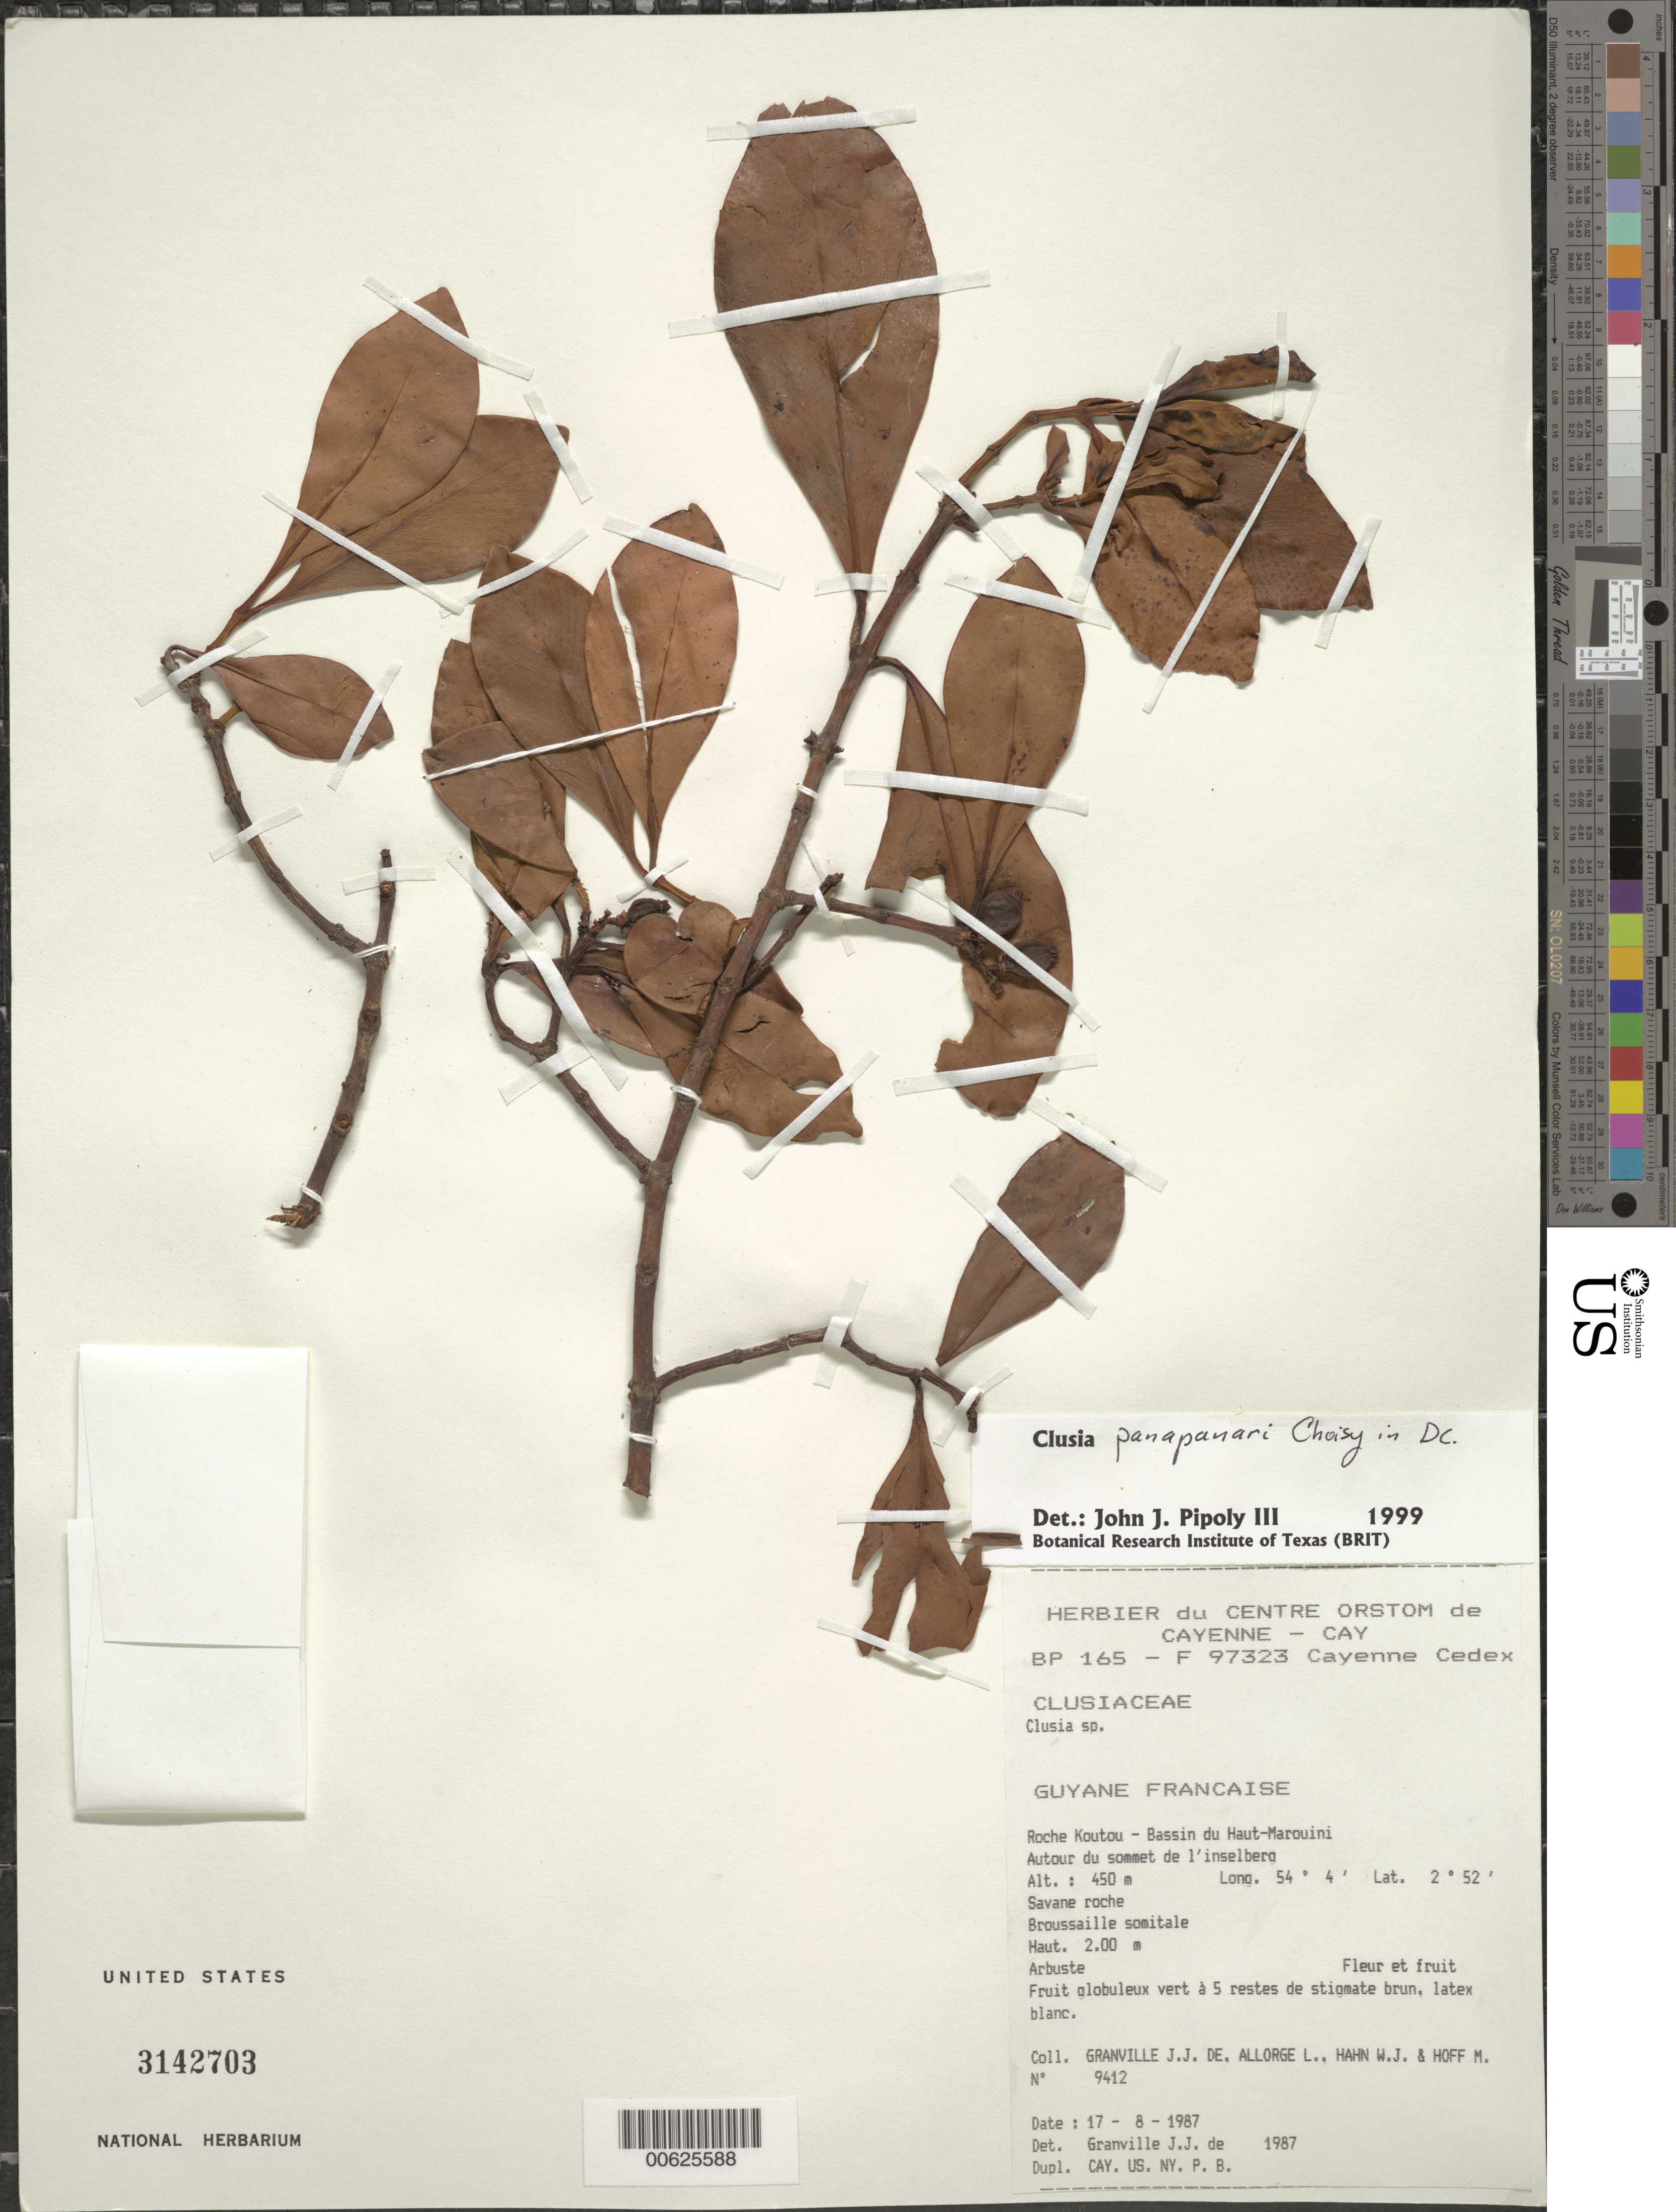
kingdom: Plantae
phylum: Tracheophyta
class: Magnoliopsida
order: Malpighiales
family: Clusiaceae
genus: Clusia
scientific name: Clusia panapanari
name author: (Aubl.) Choisy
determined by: Pipoly, J. J., III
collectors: J.-J. de Granville, L. Allorge, W. J. Hahn & M. Hoff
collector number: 9412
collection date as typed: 17-Aug-87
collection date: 1987-08-17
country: French Guiana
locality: Roche Koutou, Bassin du Haut-Marouini, autour du sommet de l'inselberg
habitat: Savane roche, Broussaille somitale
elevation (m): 450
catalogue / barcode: US 3142703